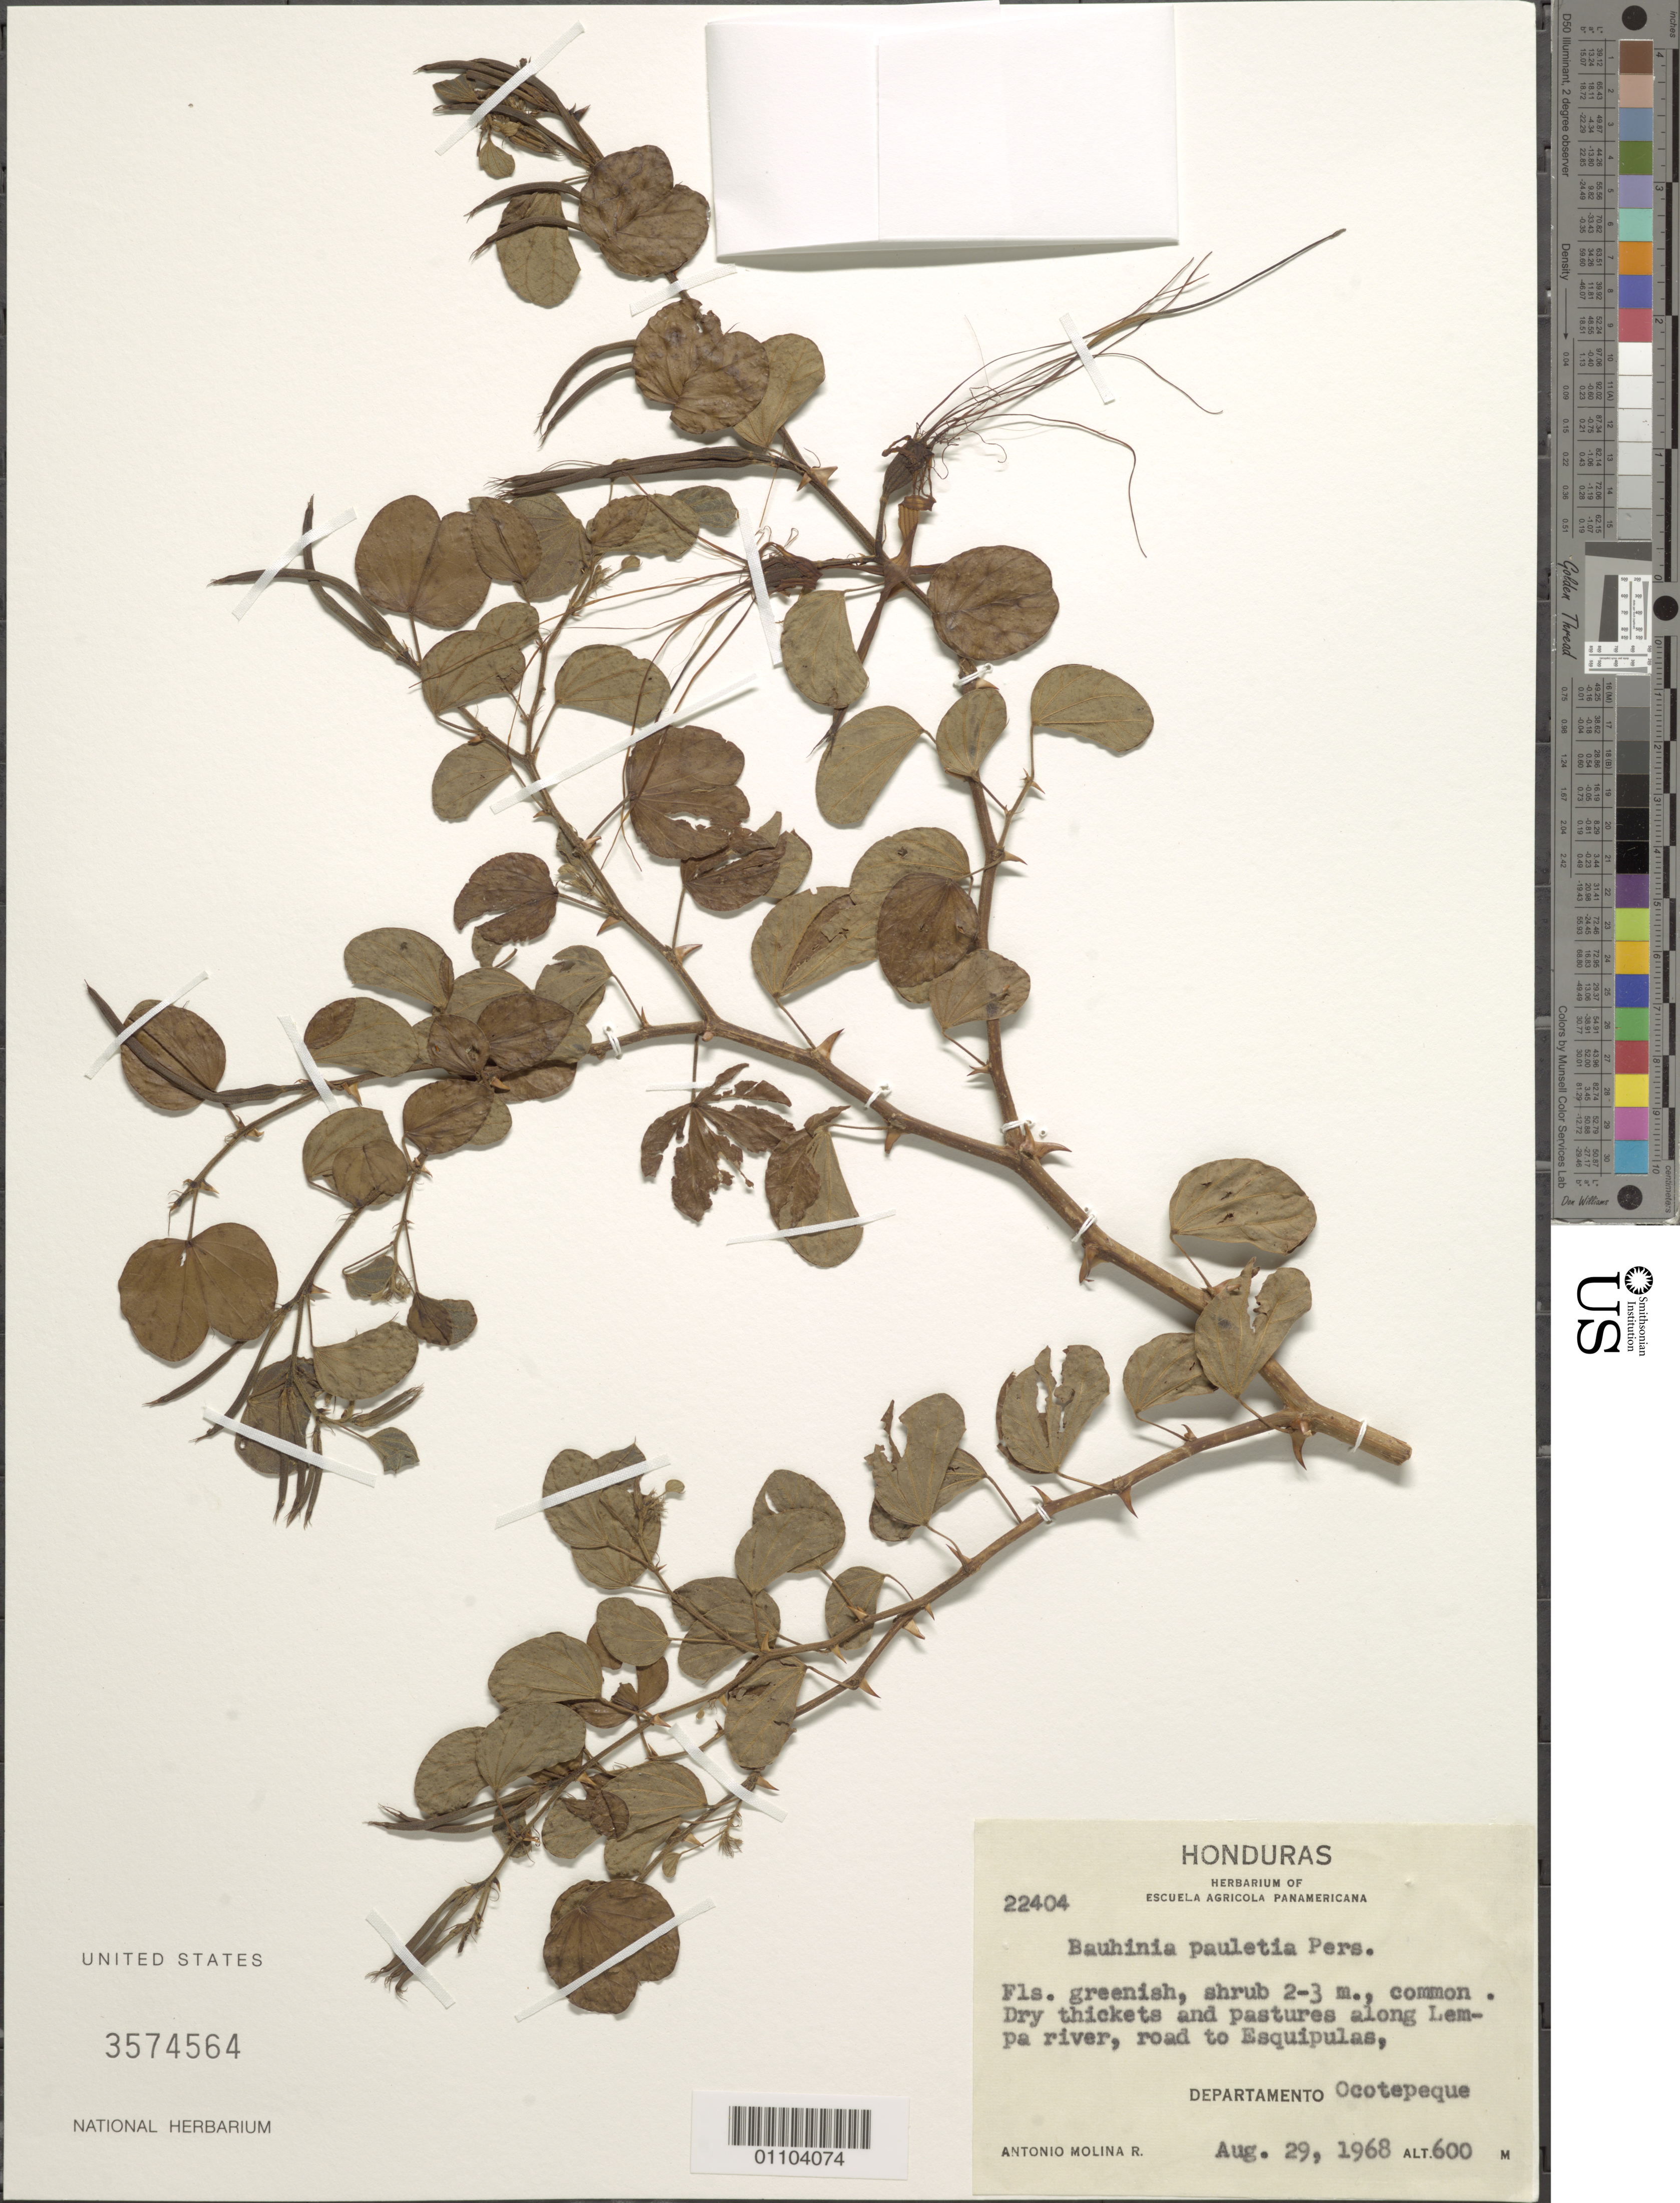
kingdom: Plantae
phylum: Tracheophyta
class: Magnoliopsida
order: Fabales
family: Fabaceae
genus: Bauhinia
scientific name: Bauhinia pauletia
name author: Pers.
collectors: A. Molina R.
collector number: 22404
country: Honduras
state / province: Ocotepeque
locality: Along Lempa River, road to Esquipulas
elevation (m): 600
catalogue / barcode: US 3574564